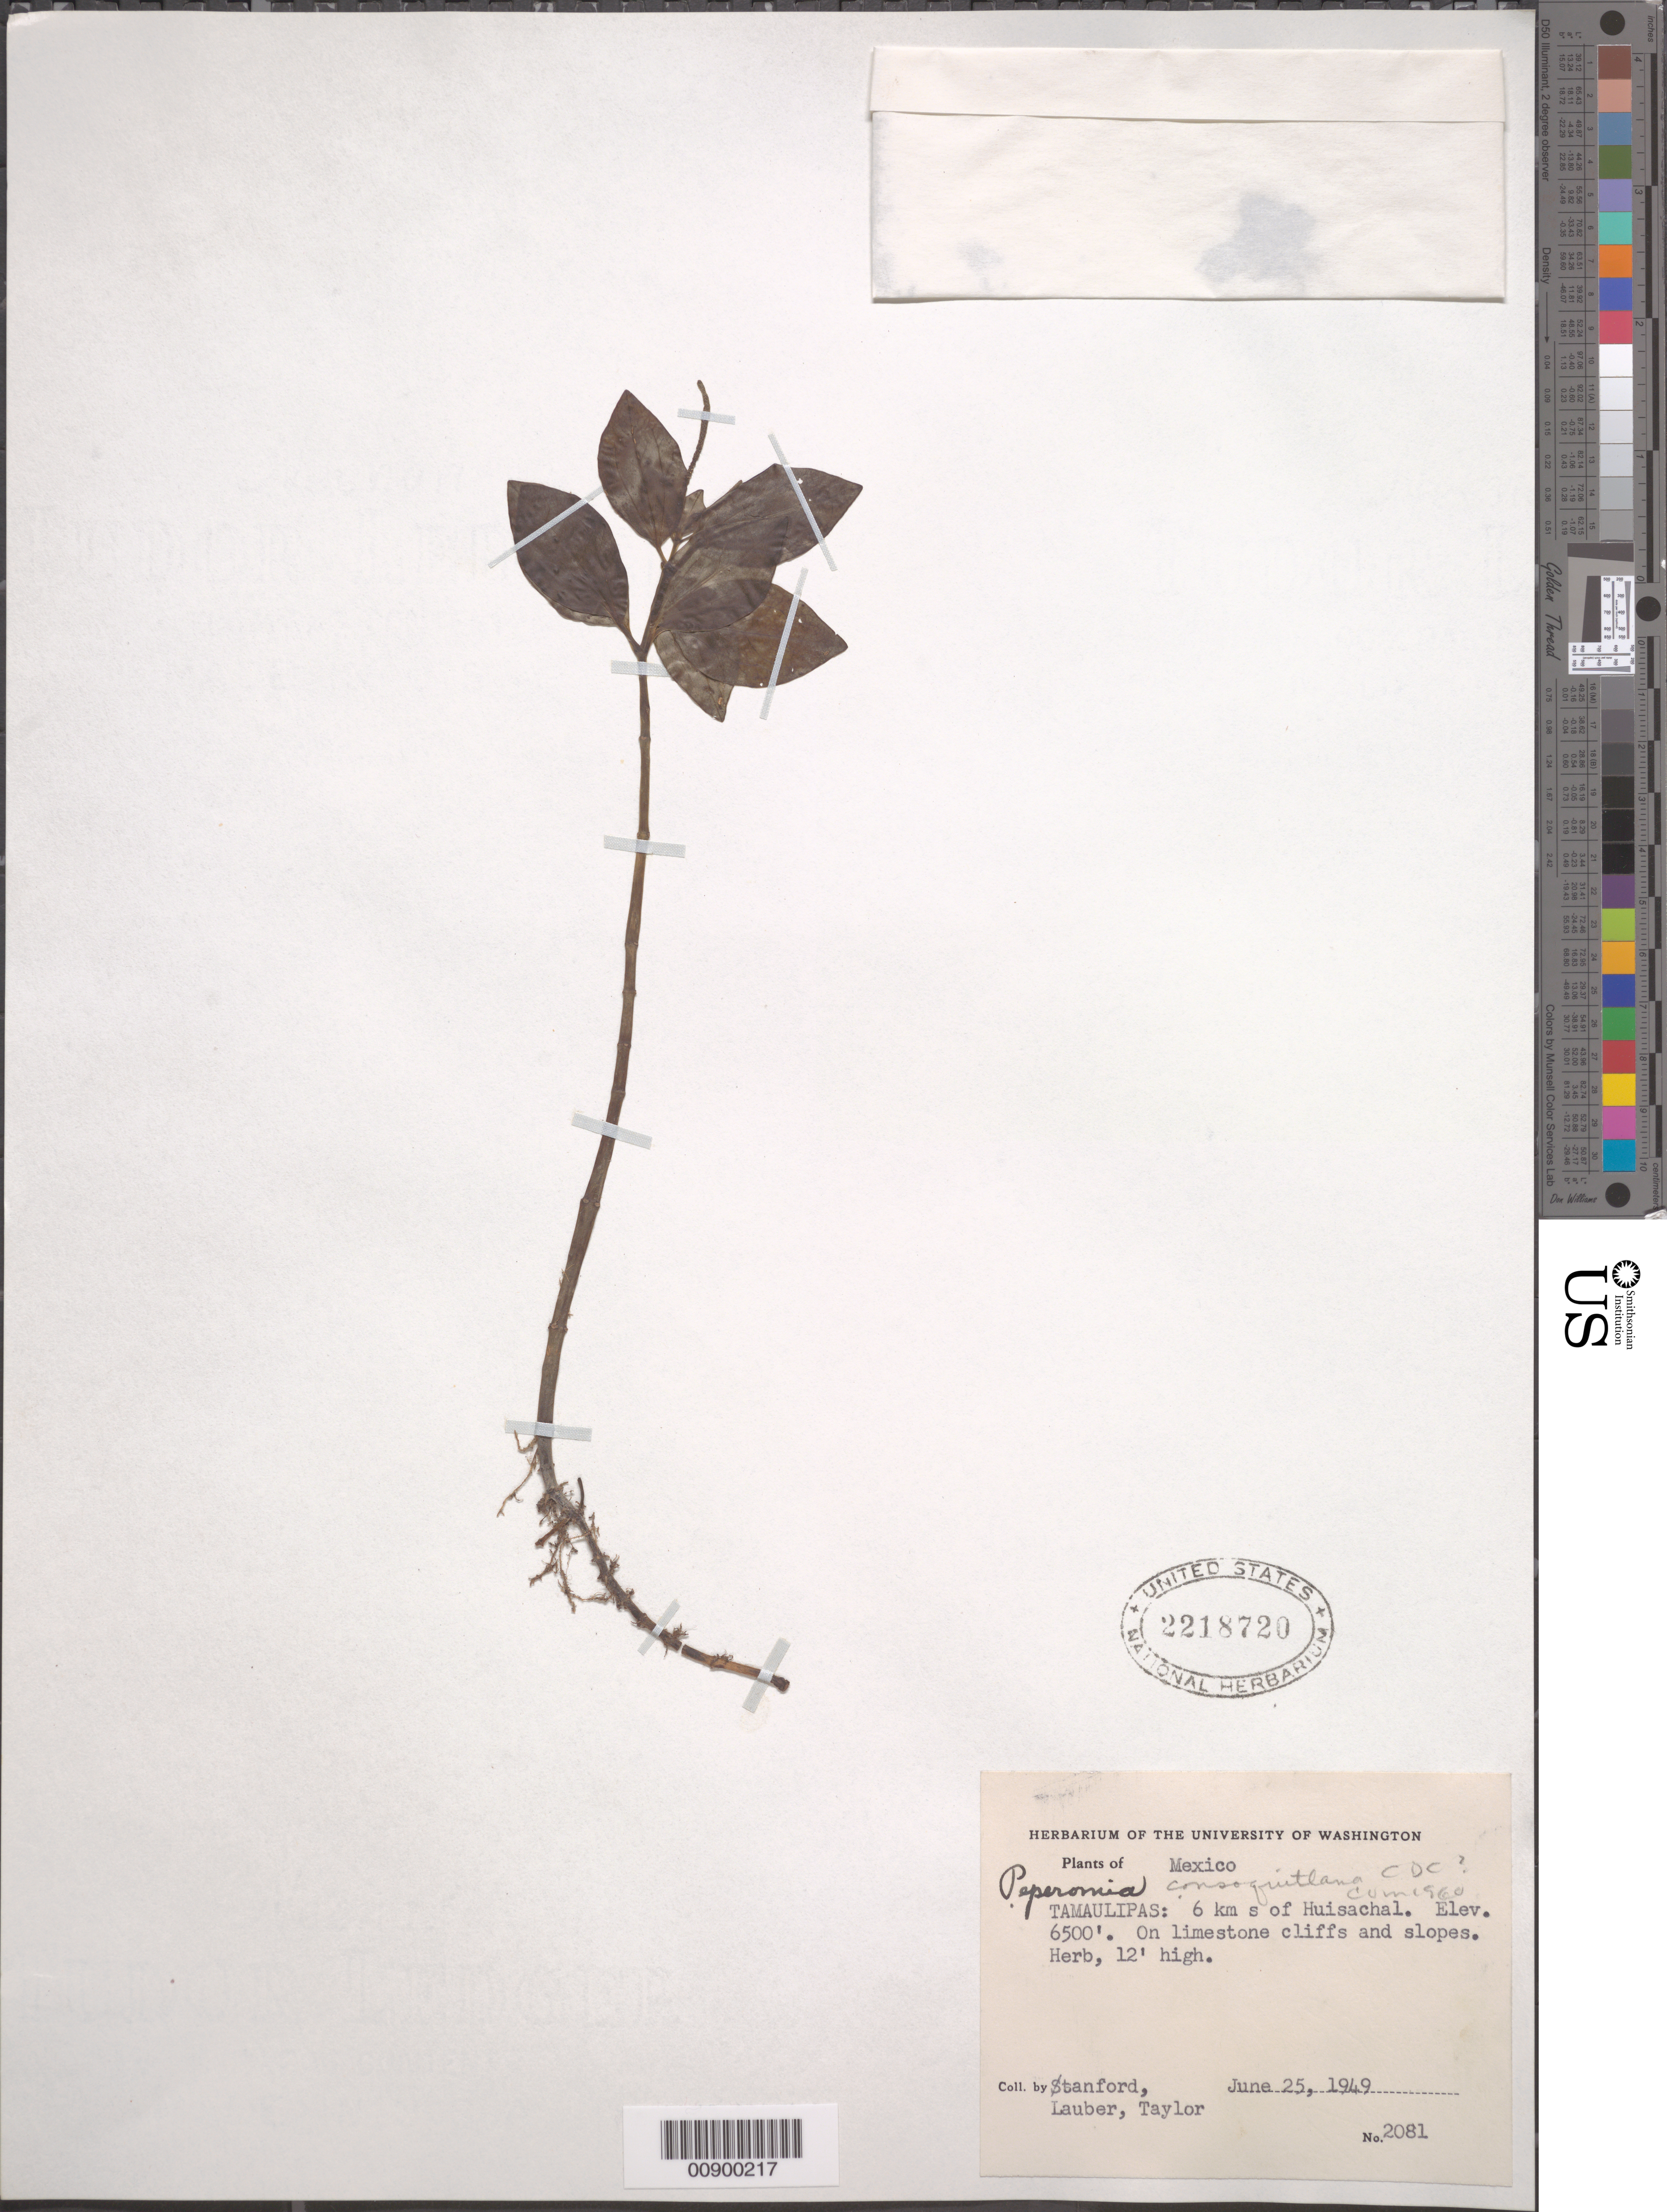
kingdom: Plantae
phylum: Tracheophyta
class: Magnoliopsida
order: Piperales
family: Piperaceae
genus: Peperomia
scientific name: Peperomia consoquitlana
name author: C. DC.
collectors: -. Stanford, Lauber, -- & -- Taylor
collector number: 2081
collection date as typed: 25 Jun 1949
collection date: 1949-06-25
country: Mexico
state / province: Tamaulipas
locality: Tamaulipas, 6 km S of Huisachal.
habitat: On limestone cliffs and slopes.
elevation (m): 1981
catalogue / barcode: US 2218720